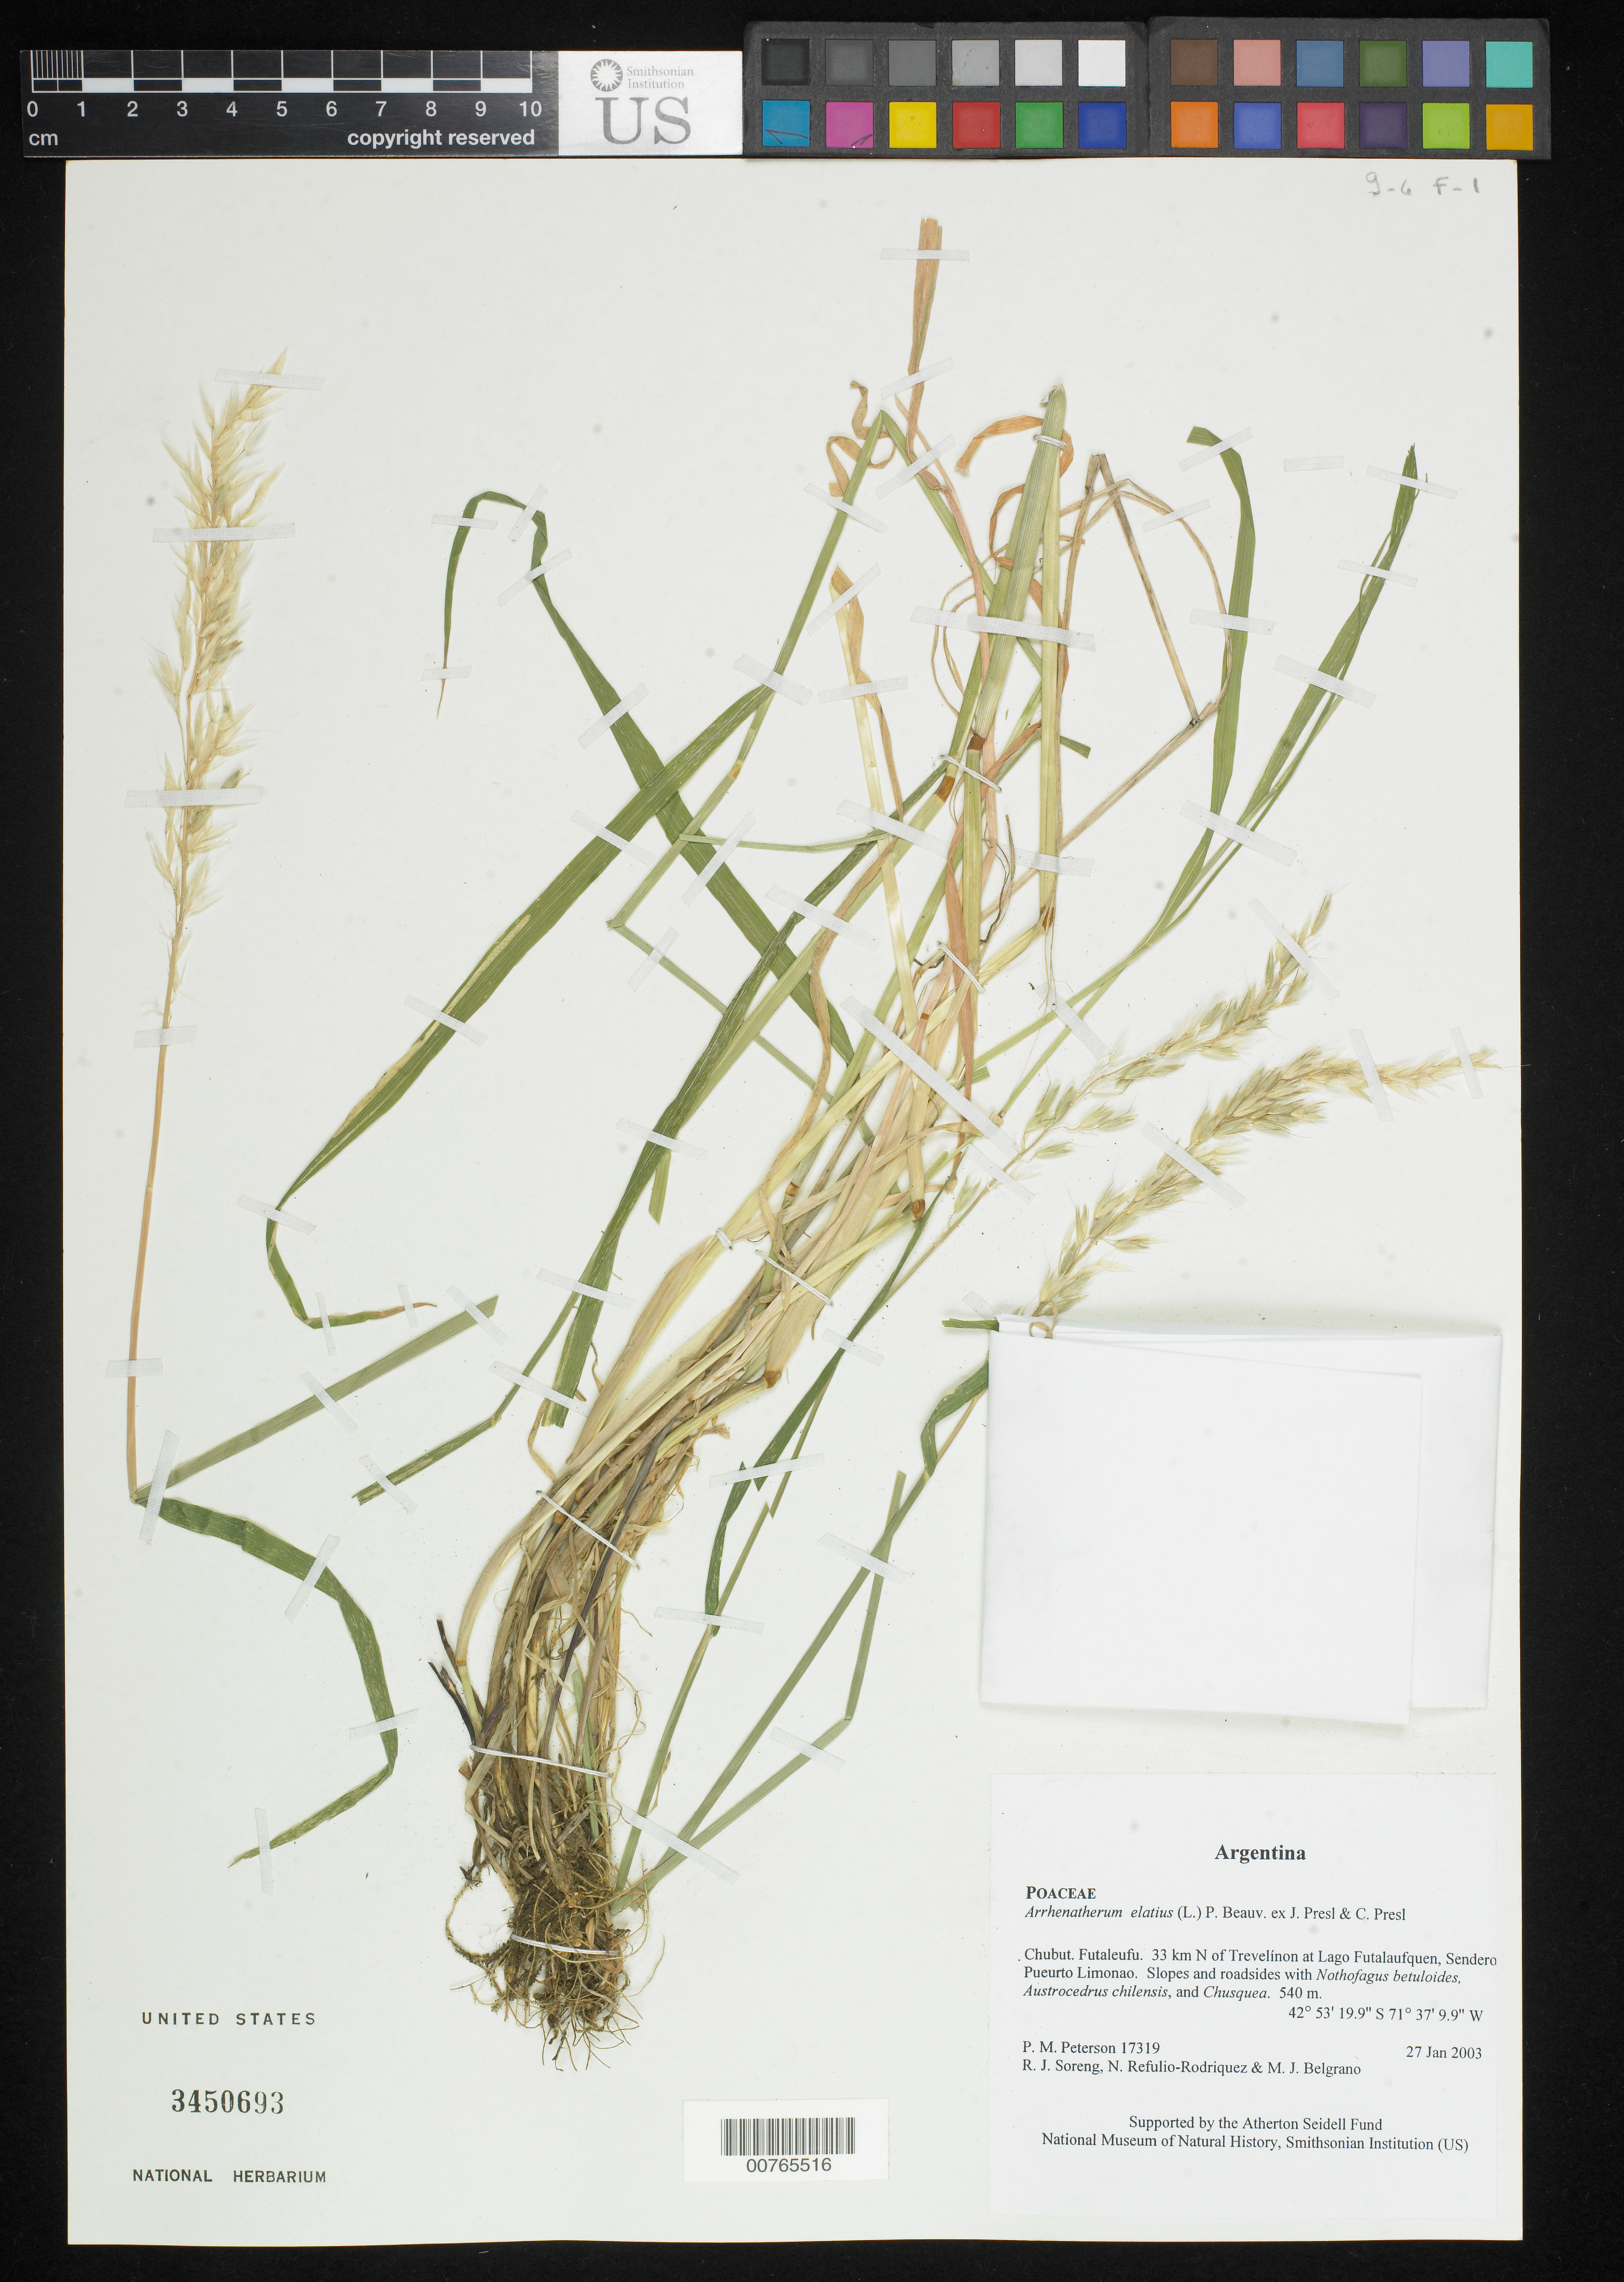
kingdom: Plantae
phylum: Tracheophyta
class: Liliopsida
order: Poales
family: Poaceae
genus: Arrhenatherum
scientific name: Arrhenatherum elatius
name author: (L.) J. Presl & C. Presl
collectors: P. M. Peterson, R. J. Soreng, N. Refulio-Rodríguez & M. Belgrano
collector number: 17319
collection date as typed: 27 Jan 2003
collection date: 2003-01-27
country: Argentina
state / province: Chubut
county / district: Futaleufu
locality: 33 km N of Trevelínon at Lago Futalaufquen, Sendero Pueurto Limonao. Slopes and roadsides with Nothofagus betuloides, Austrocedrus chilensis, and Chusquea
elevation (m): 540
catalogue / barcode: US 3450693